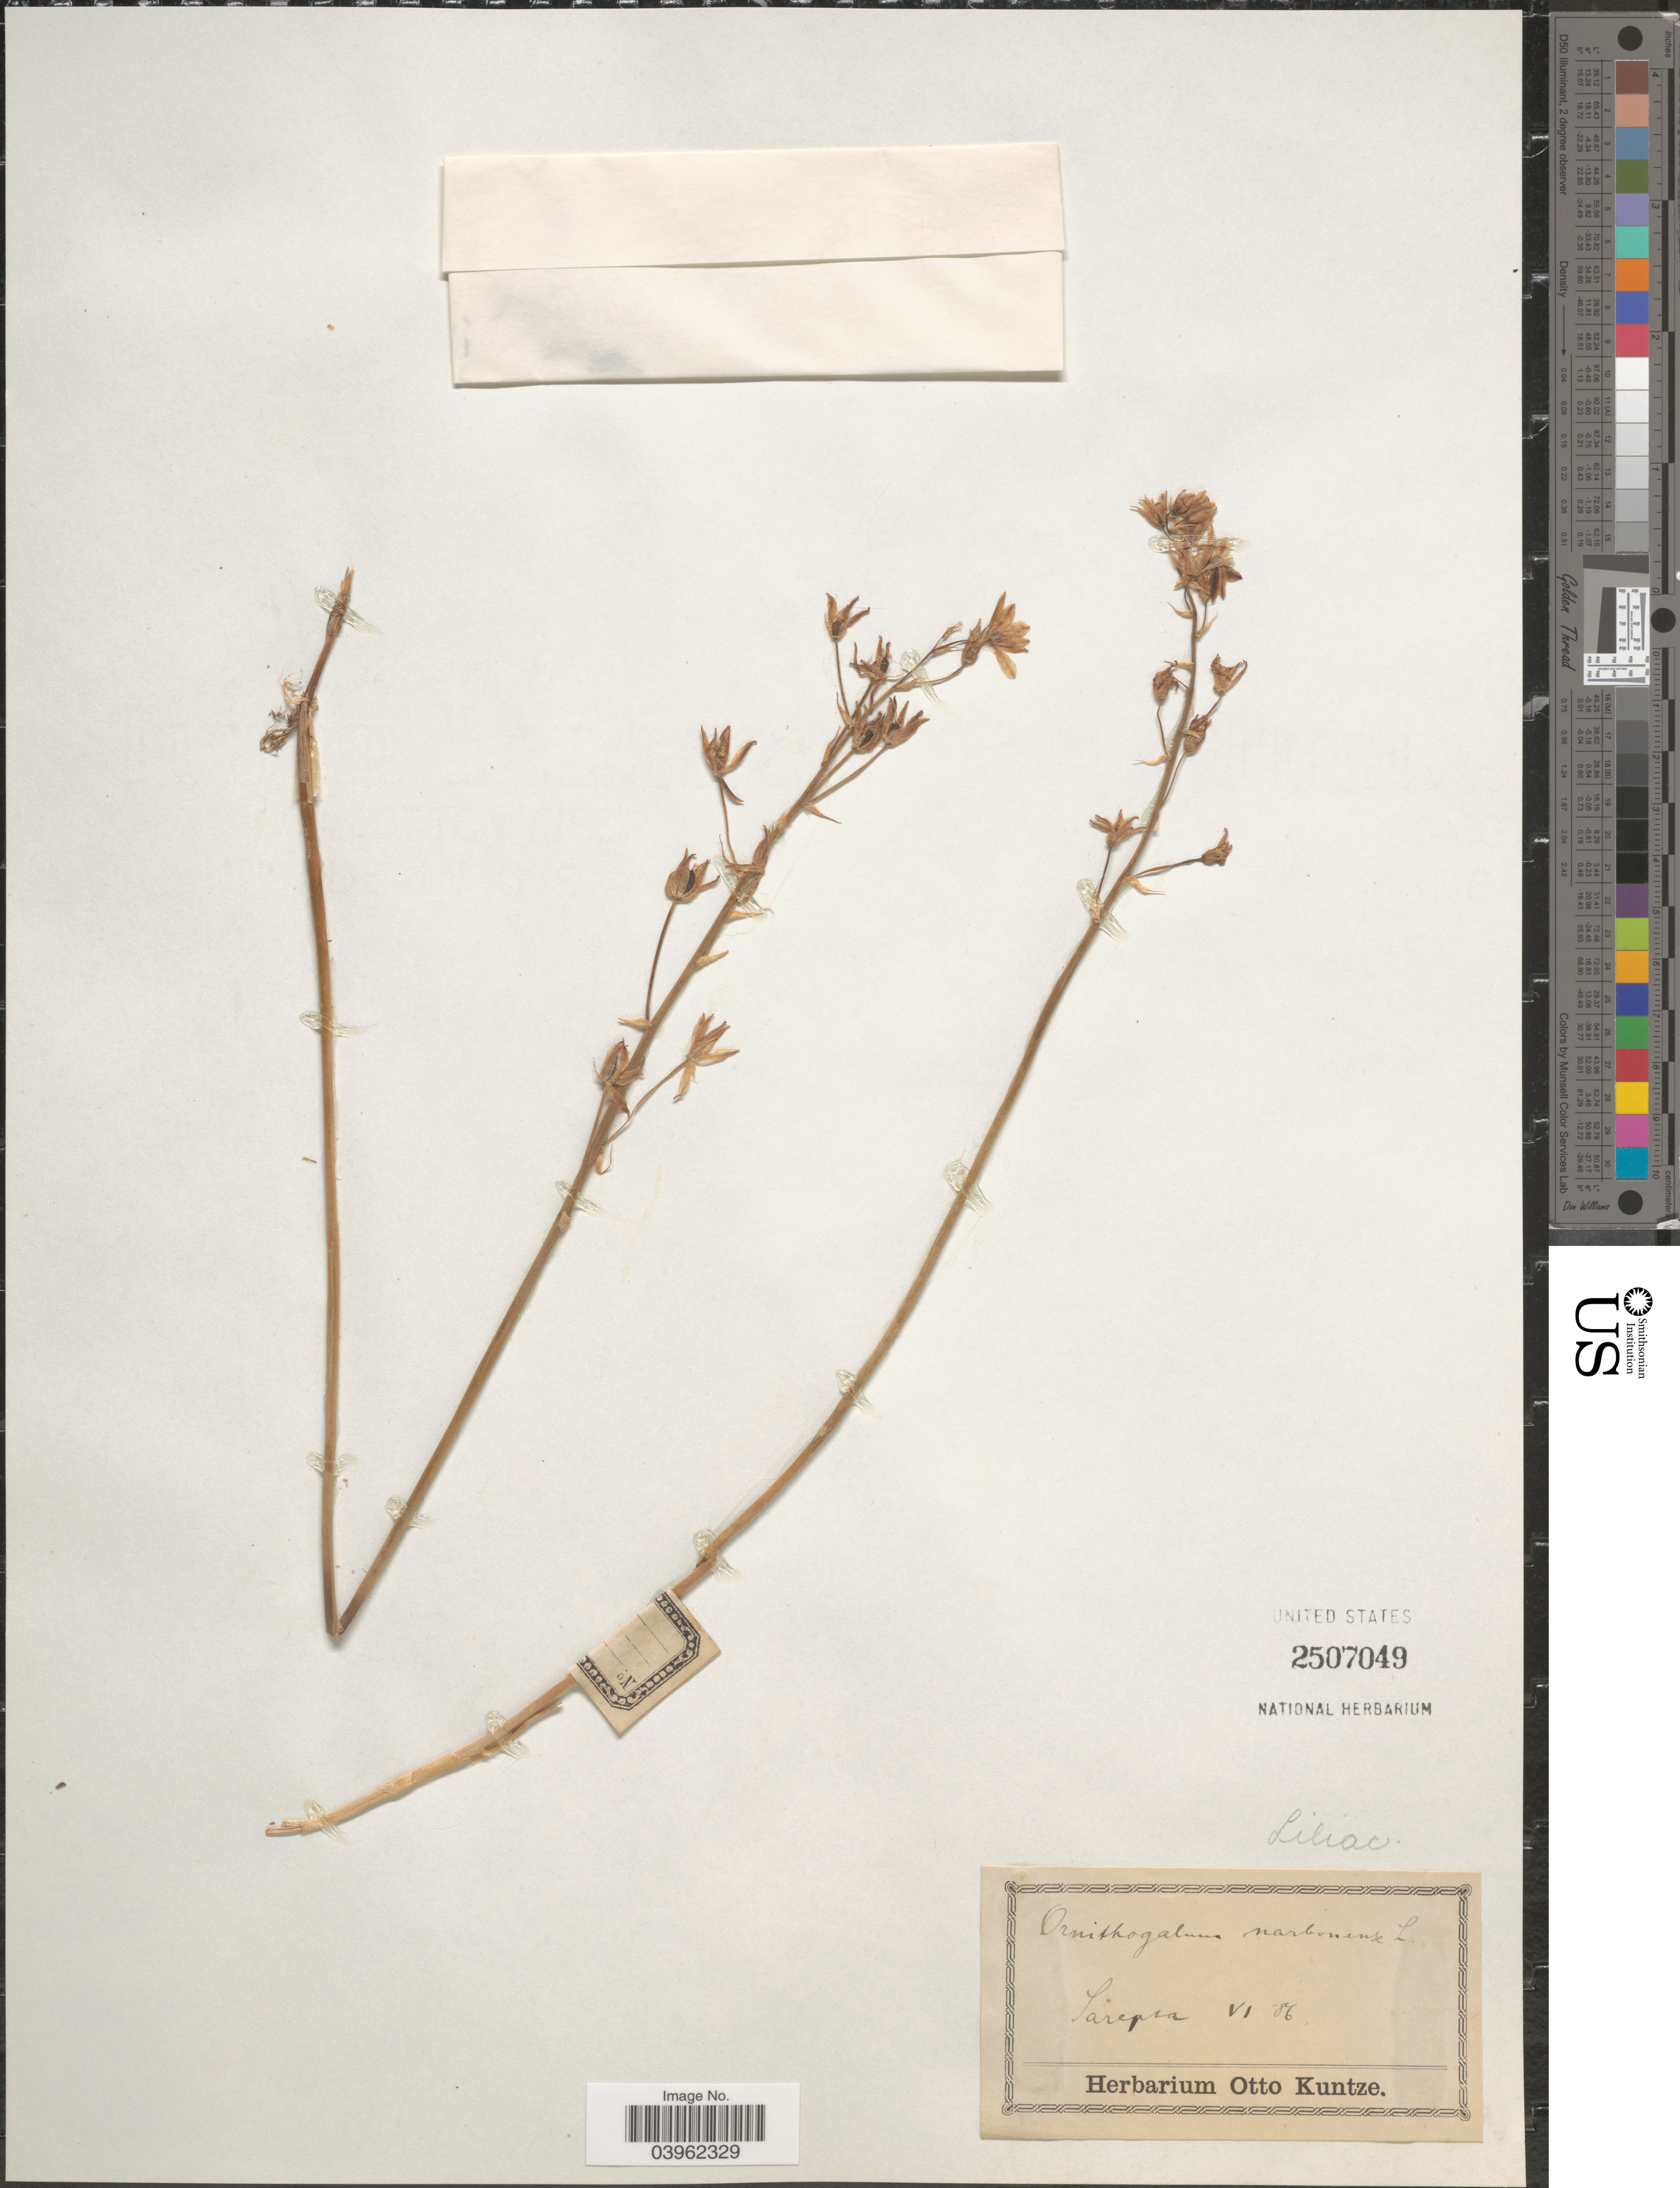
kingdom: Plantae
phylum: Tracheophyta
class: Liliopsida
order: Asparagales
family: Asparagaceae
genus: Ornithogalum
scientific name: Ornithogalum narbonense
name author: L.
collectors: ex herb. Otto Kuntze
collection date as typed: Transcribed d/m/y: /6/86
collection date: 1886-06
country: Russian Federation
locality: Sarepta.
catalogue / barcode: US 2507049